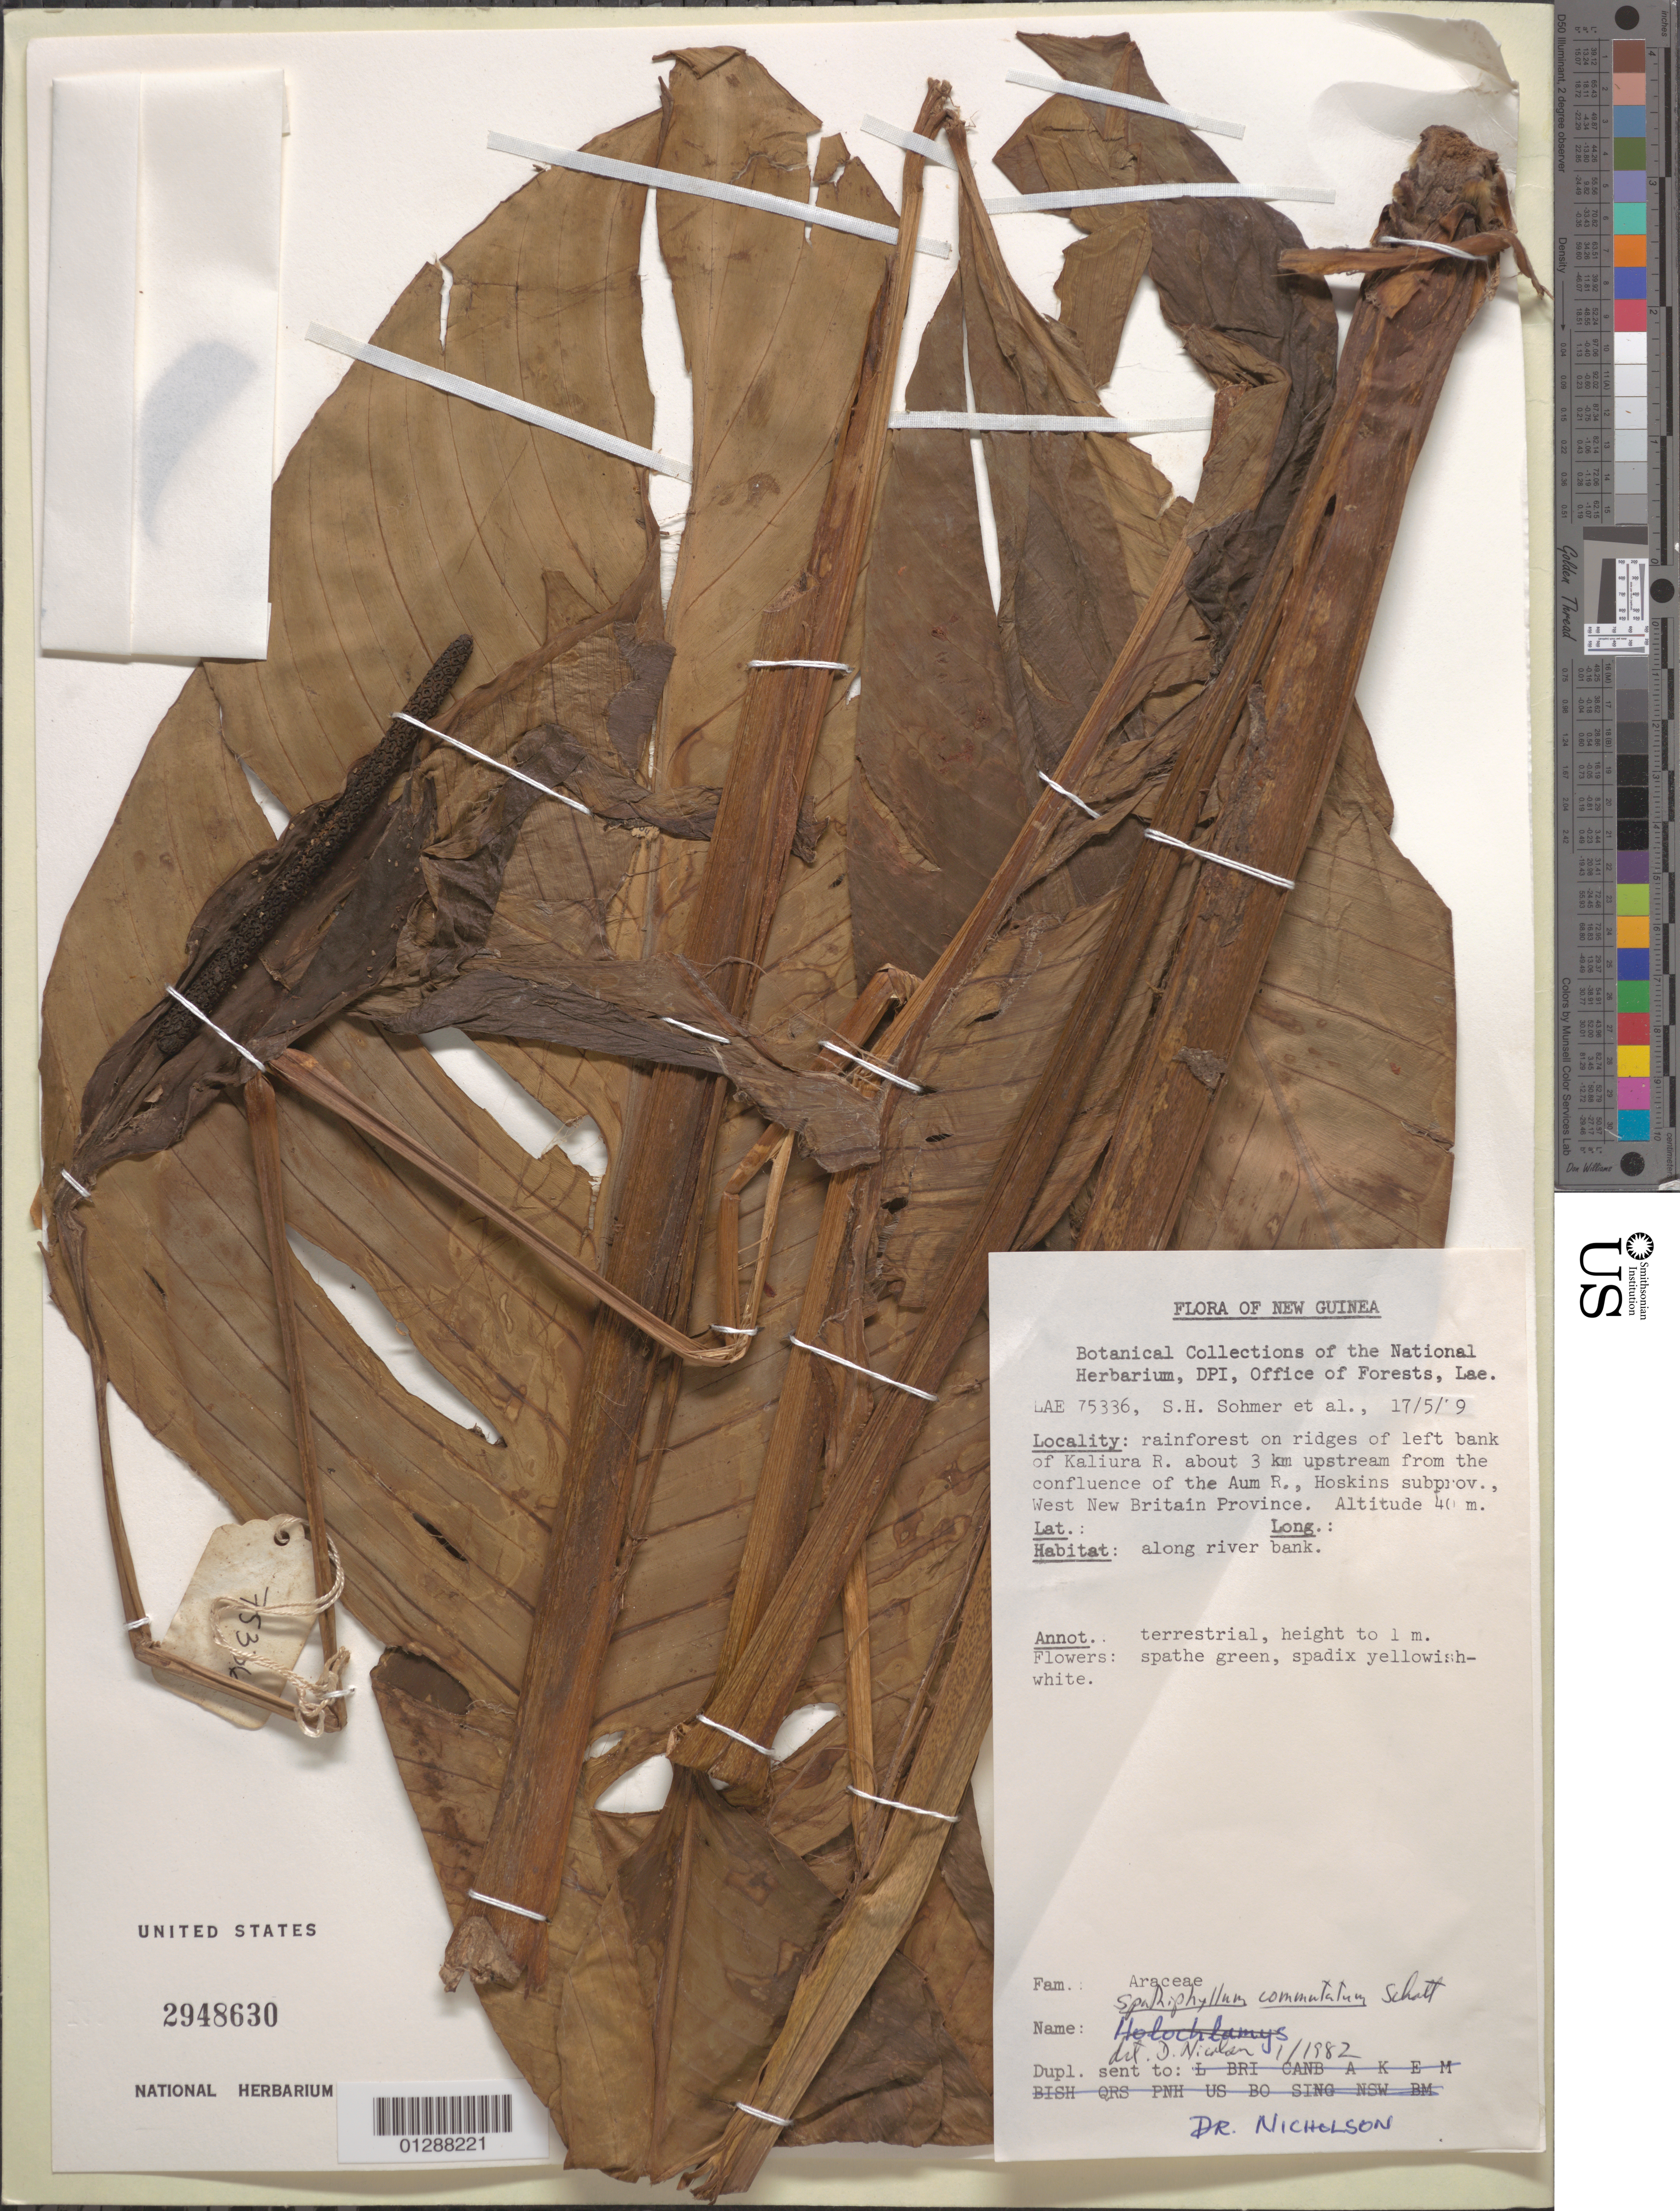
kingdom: Plantae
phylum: Tracheophyta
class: Liliopsida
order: Alismatales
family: Araceae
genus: Spathiphyllum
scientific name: Spathiphyllum commutatum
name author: Schott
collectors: S. H. Sohmer & et al.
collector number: LAE 75336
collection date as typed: Transcribed d/m/y: 17/5/19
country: Papua New Guinea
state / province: West New Britain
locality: New Guinea. Rainforest on ridges of left bank of Kaliura R. about 3 km upstream from the confluence of the Aum R., Hoskins subprov.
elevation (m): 40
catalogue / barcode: US 2948630